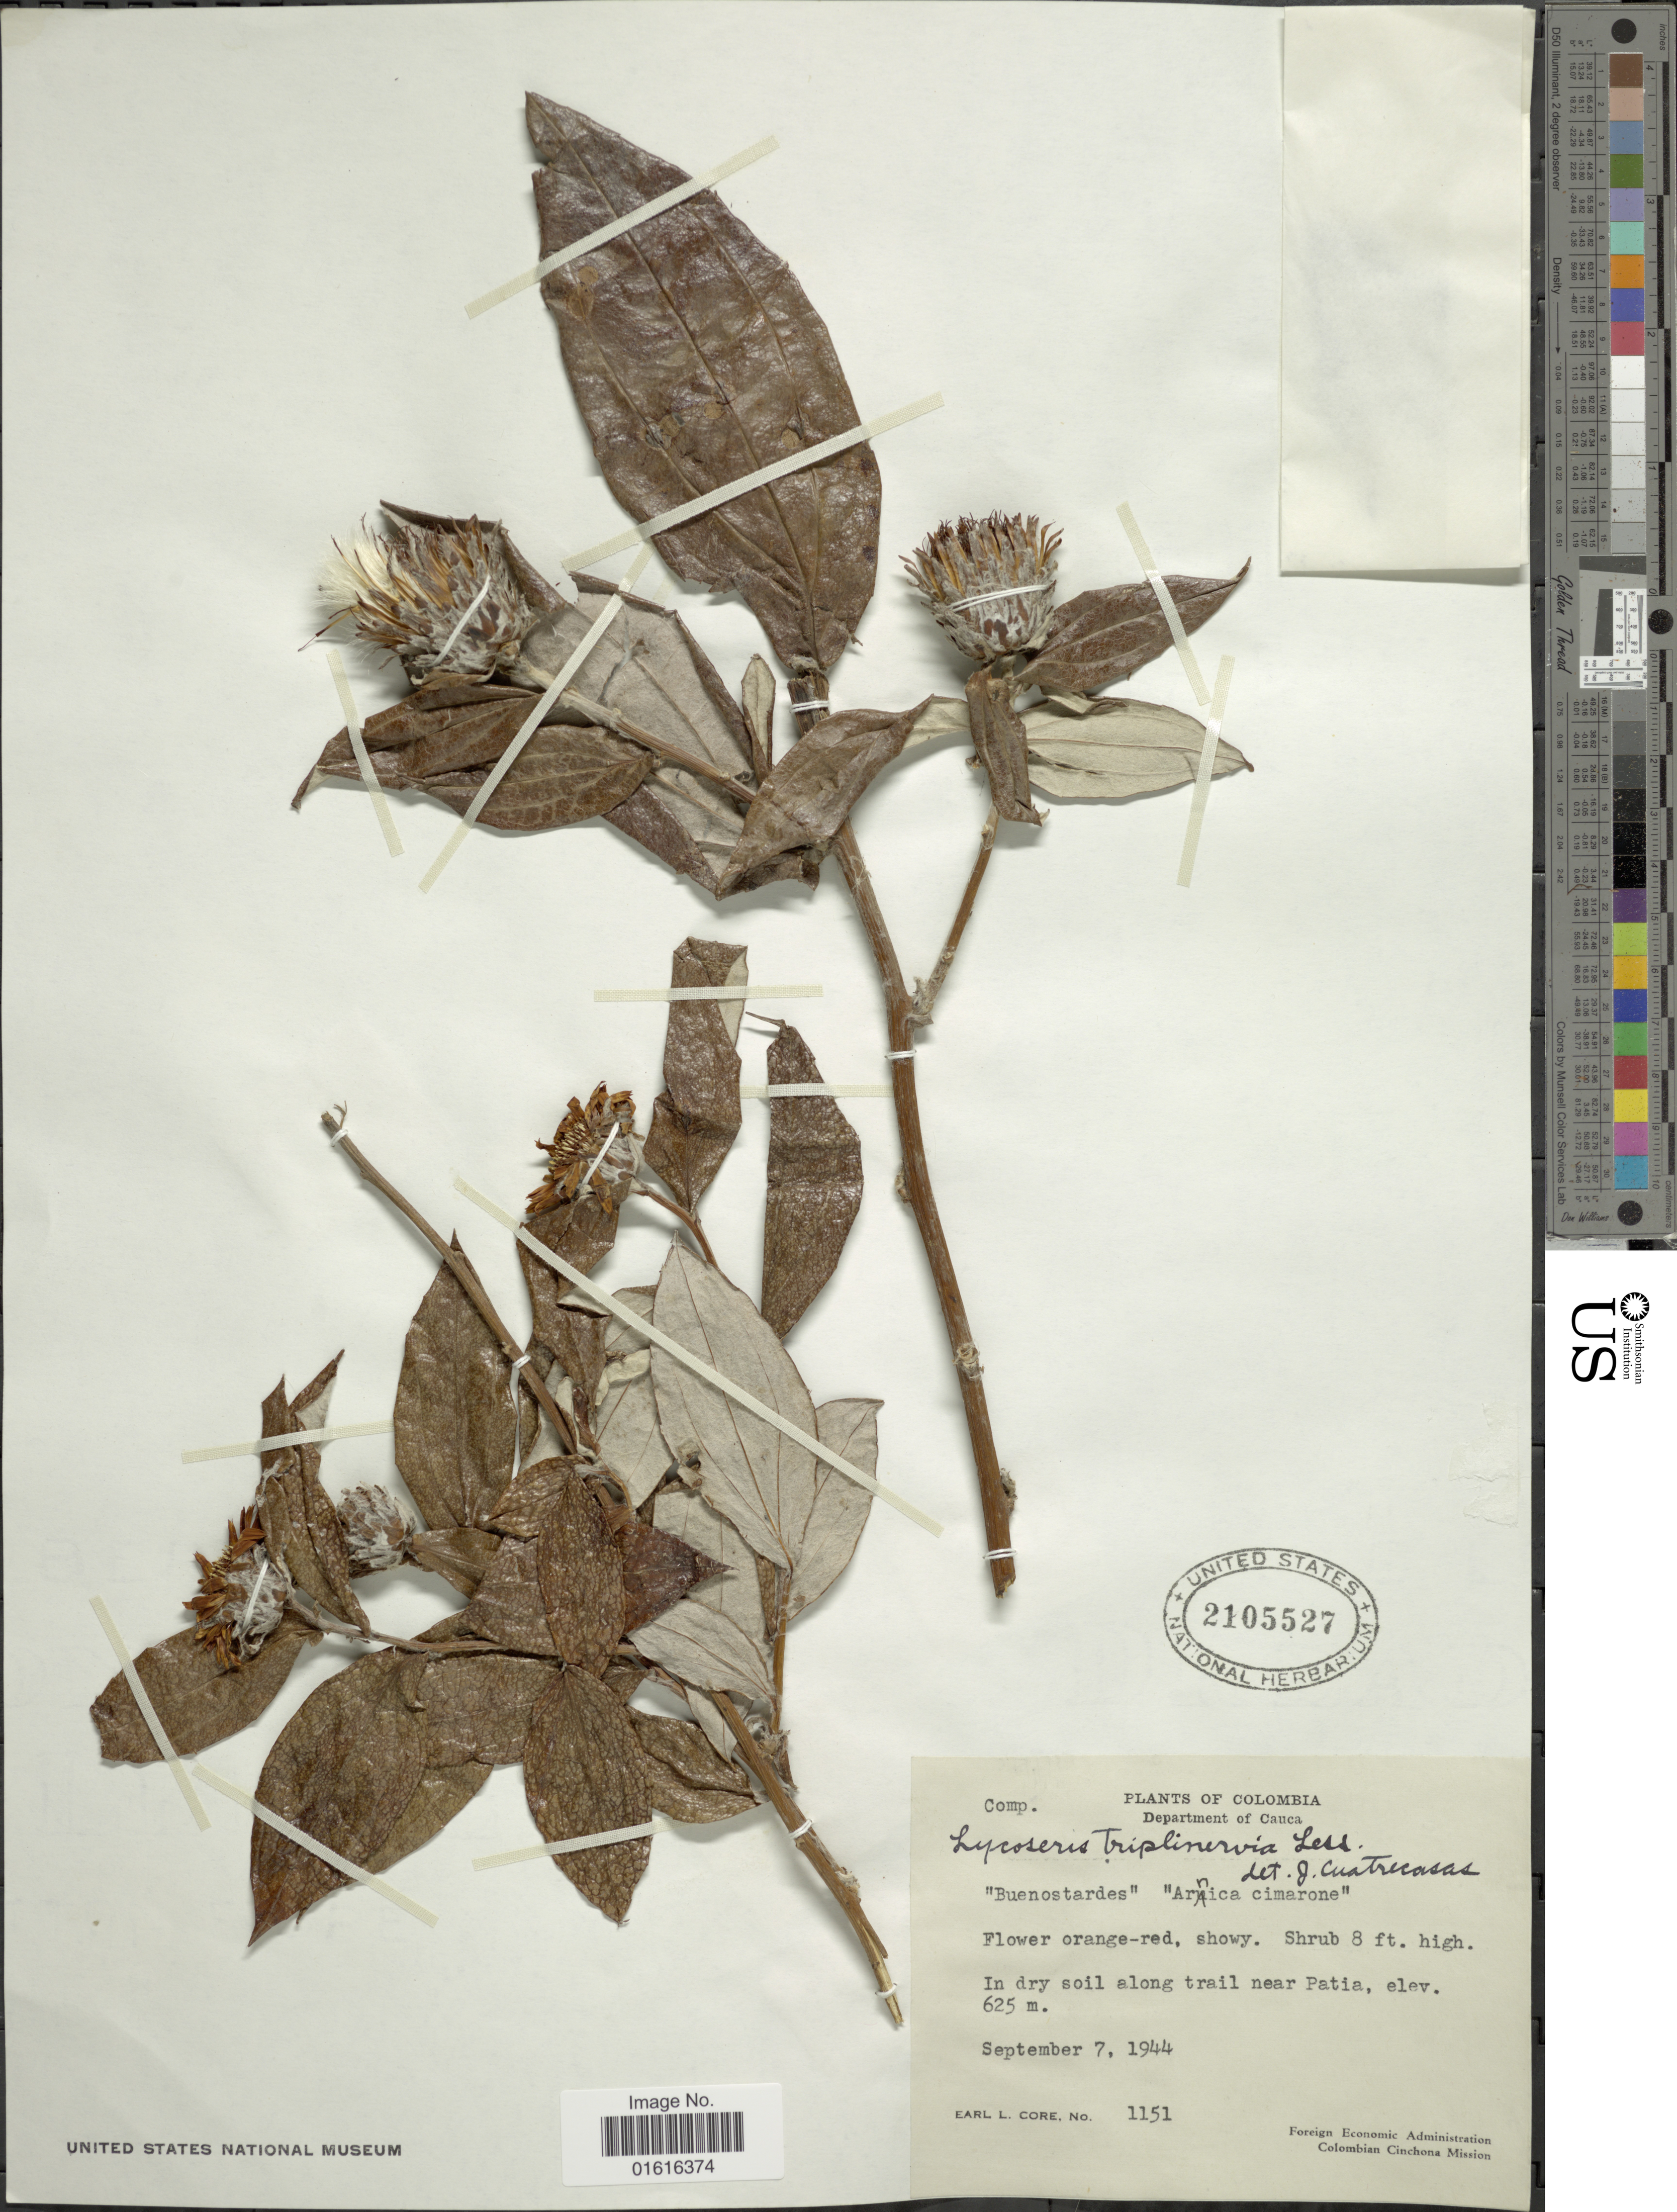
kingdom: Plantae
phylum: Tracheophyta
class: Magnoliopsida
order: Asterales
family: Asteraceae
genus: Lycoseris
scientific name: Lycoseris triplinervia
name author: Less.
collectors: E. L. Core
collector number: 1151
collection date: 1944-09-07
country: Colombia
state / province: Cauca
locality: In dry soil along trail near Patia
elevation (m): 625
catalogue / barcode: US 2105527